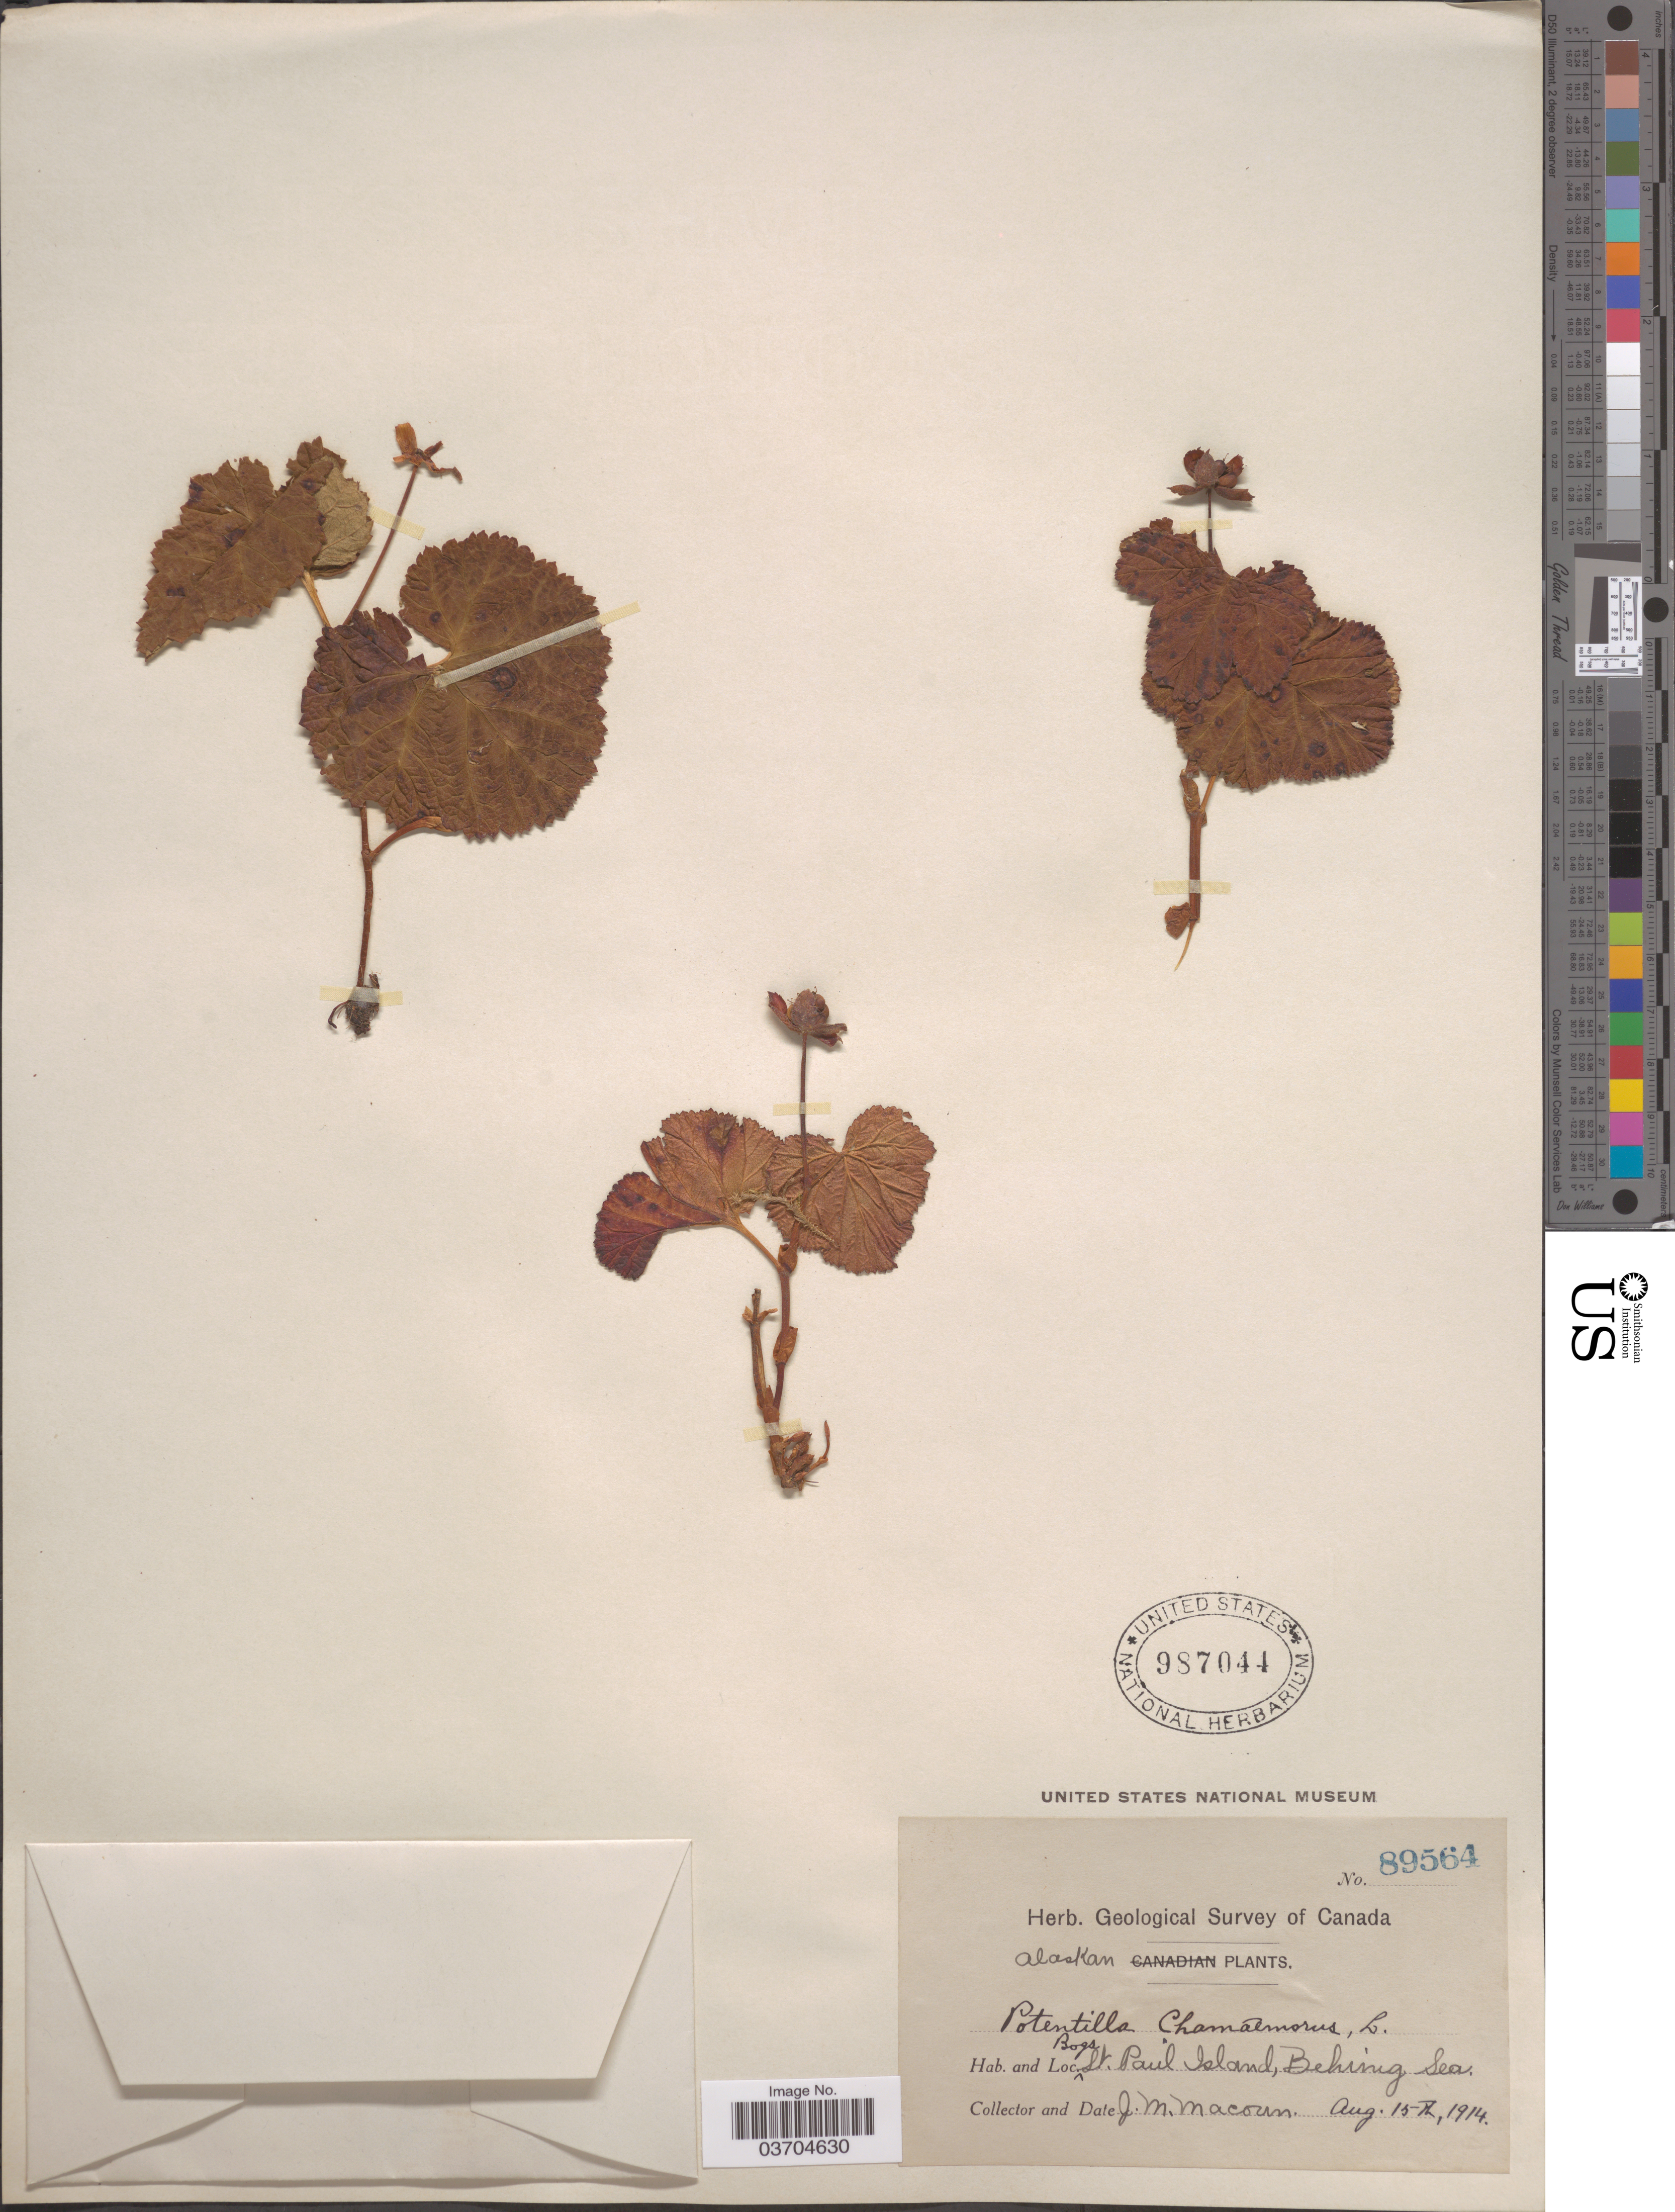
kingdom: Plantae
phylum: Tracheophyta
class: Magnoliopsida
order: Rosales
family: Rosaceae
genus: Rubus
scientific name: Rubus chamaemorus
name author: L.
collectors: J. M. Macoun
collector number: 89564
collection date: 1914-08-15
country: United States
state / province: Alaska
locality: Bogs. St. Paul Island, Behring Sea.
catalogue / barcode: US 987044